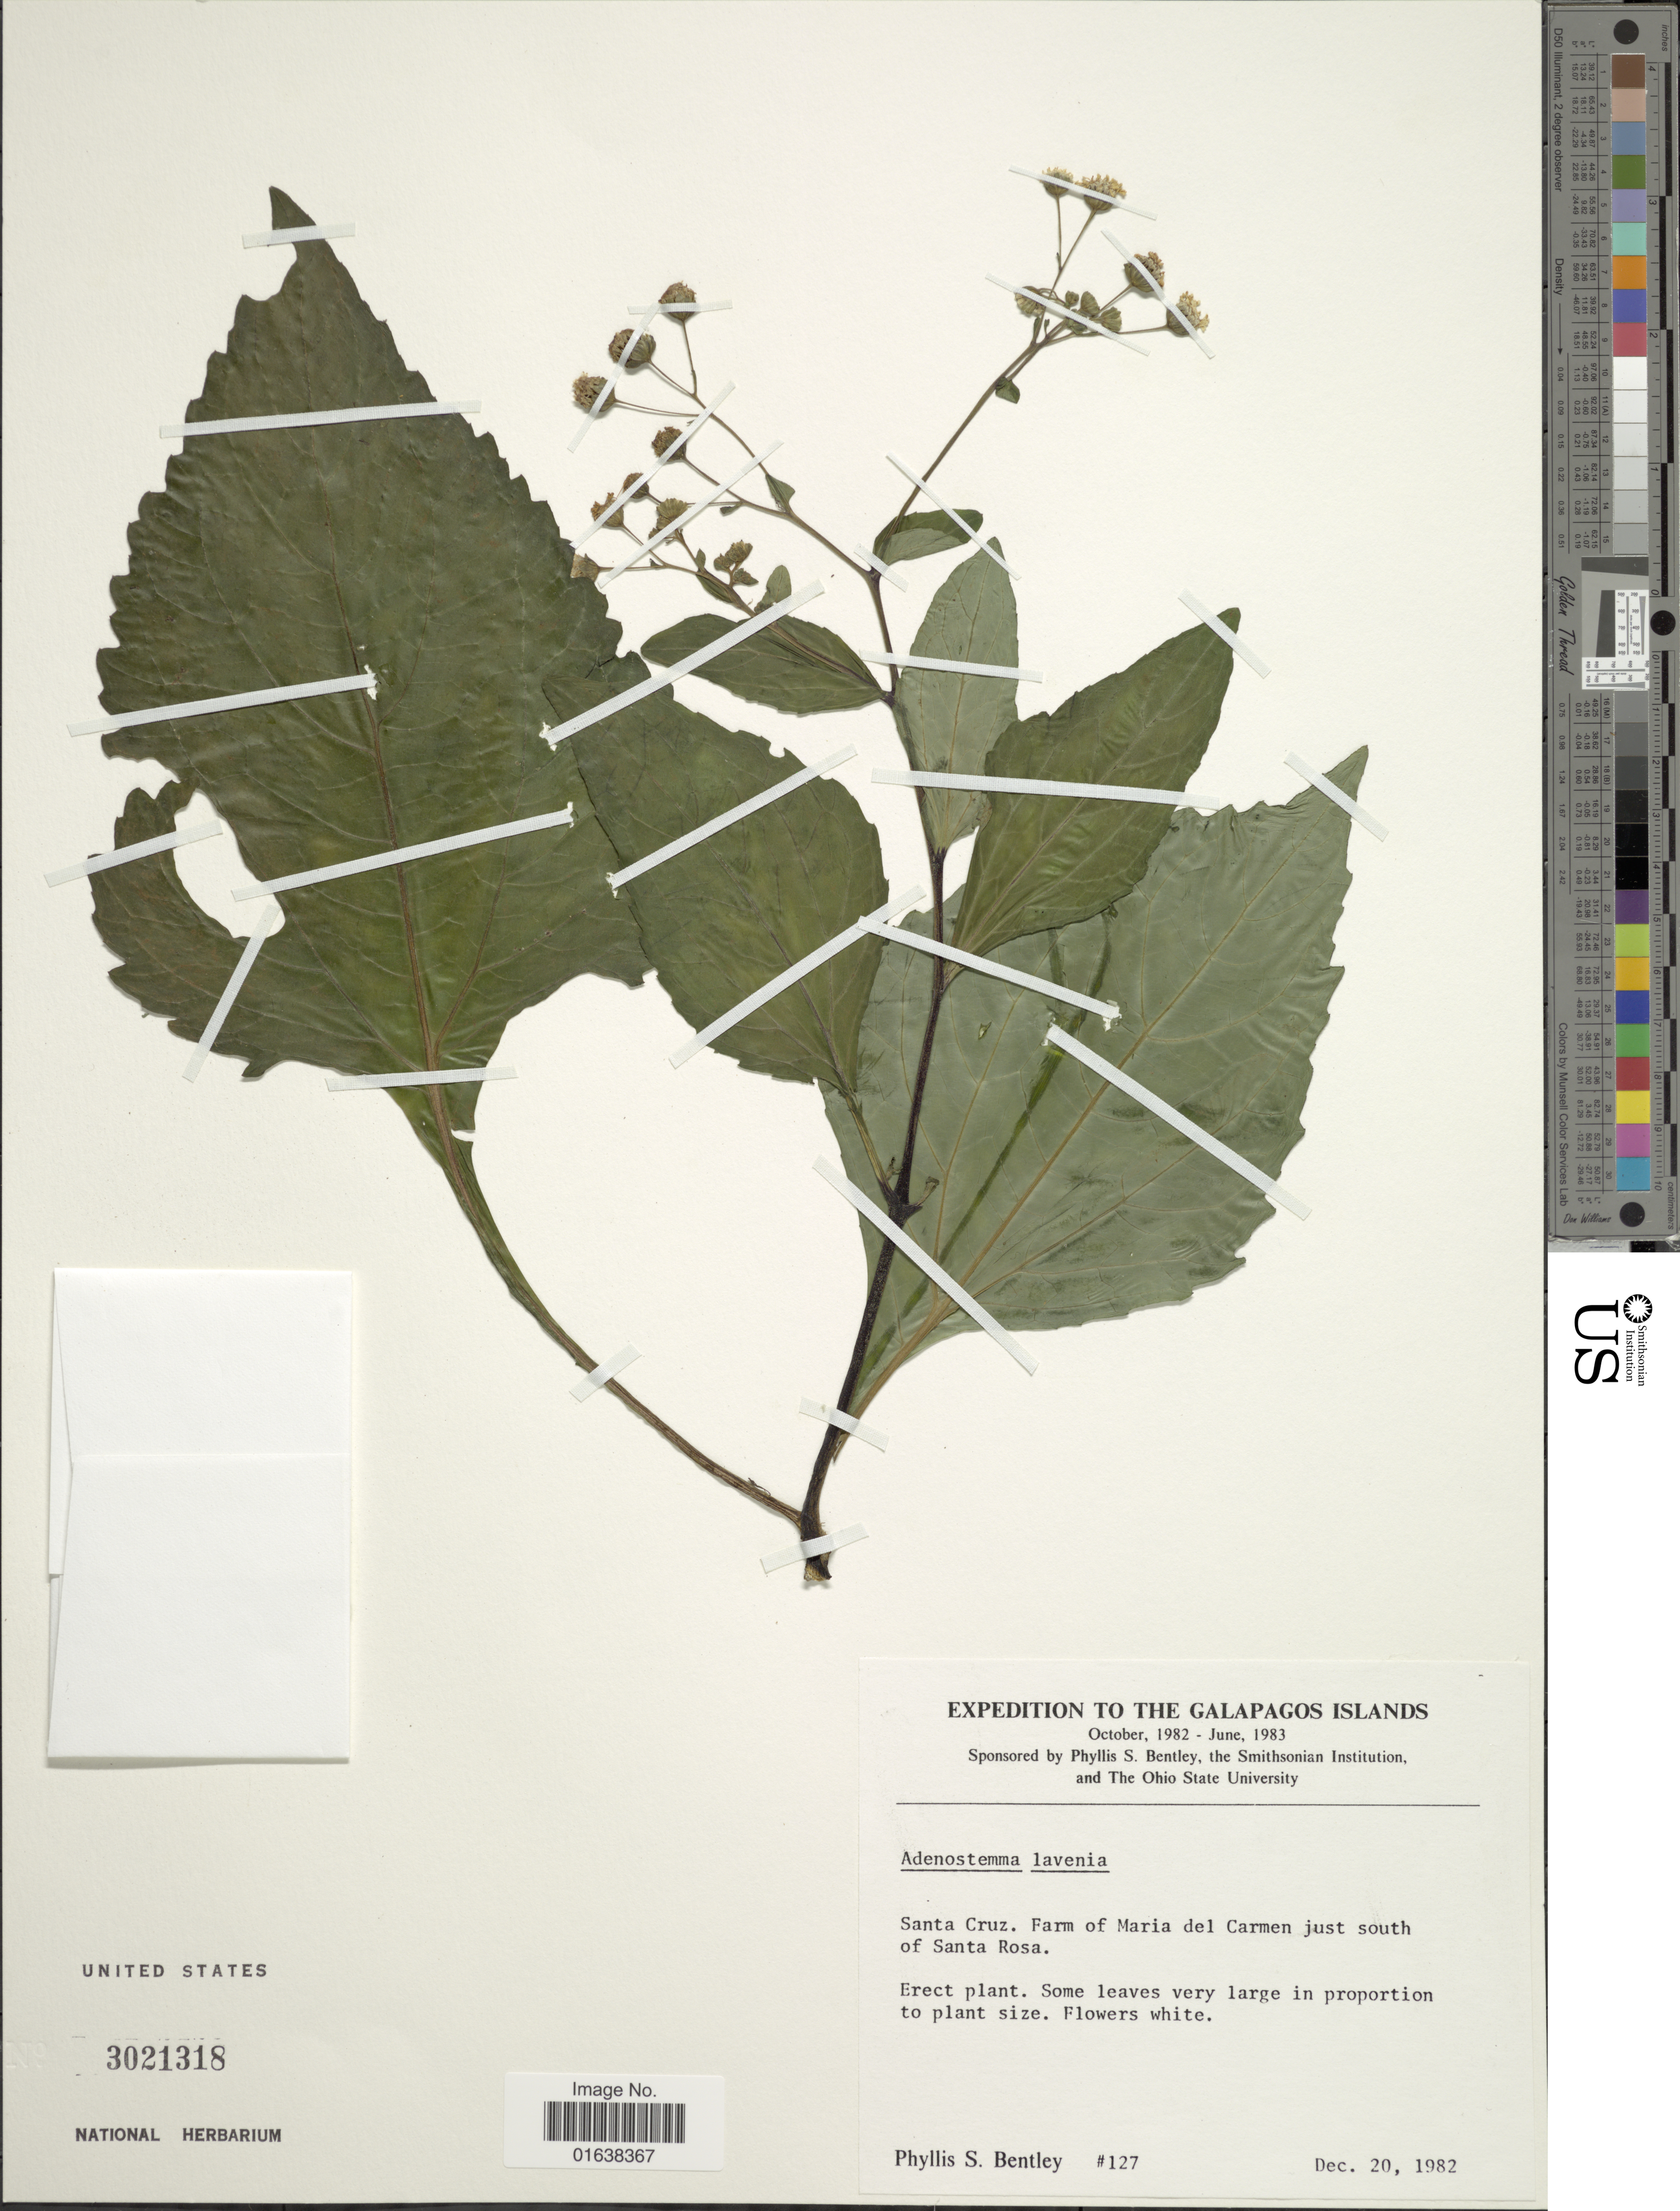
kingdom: Plantae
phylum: Tracheophyta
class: Magnoliopsida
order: Asterales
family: Asteraceae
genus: Adenostemma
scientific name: Adenostemma platyphyllum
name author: Cass.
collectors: P. S. Bentley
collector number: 127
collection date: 1982-12-20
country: Ecuador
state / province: Colón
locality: Galapagos Islands. Santa Curz, Farm of Maria del Carmen just south of Santa Rosa.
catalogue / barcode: US 3021318